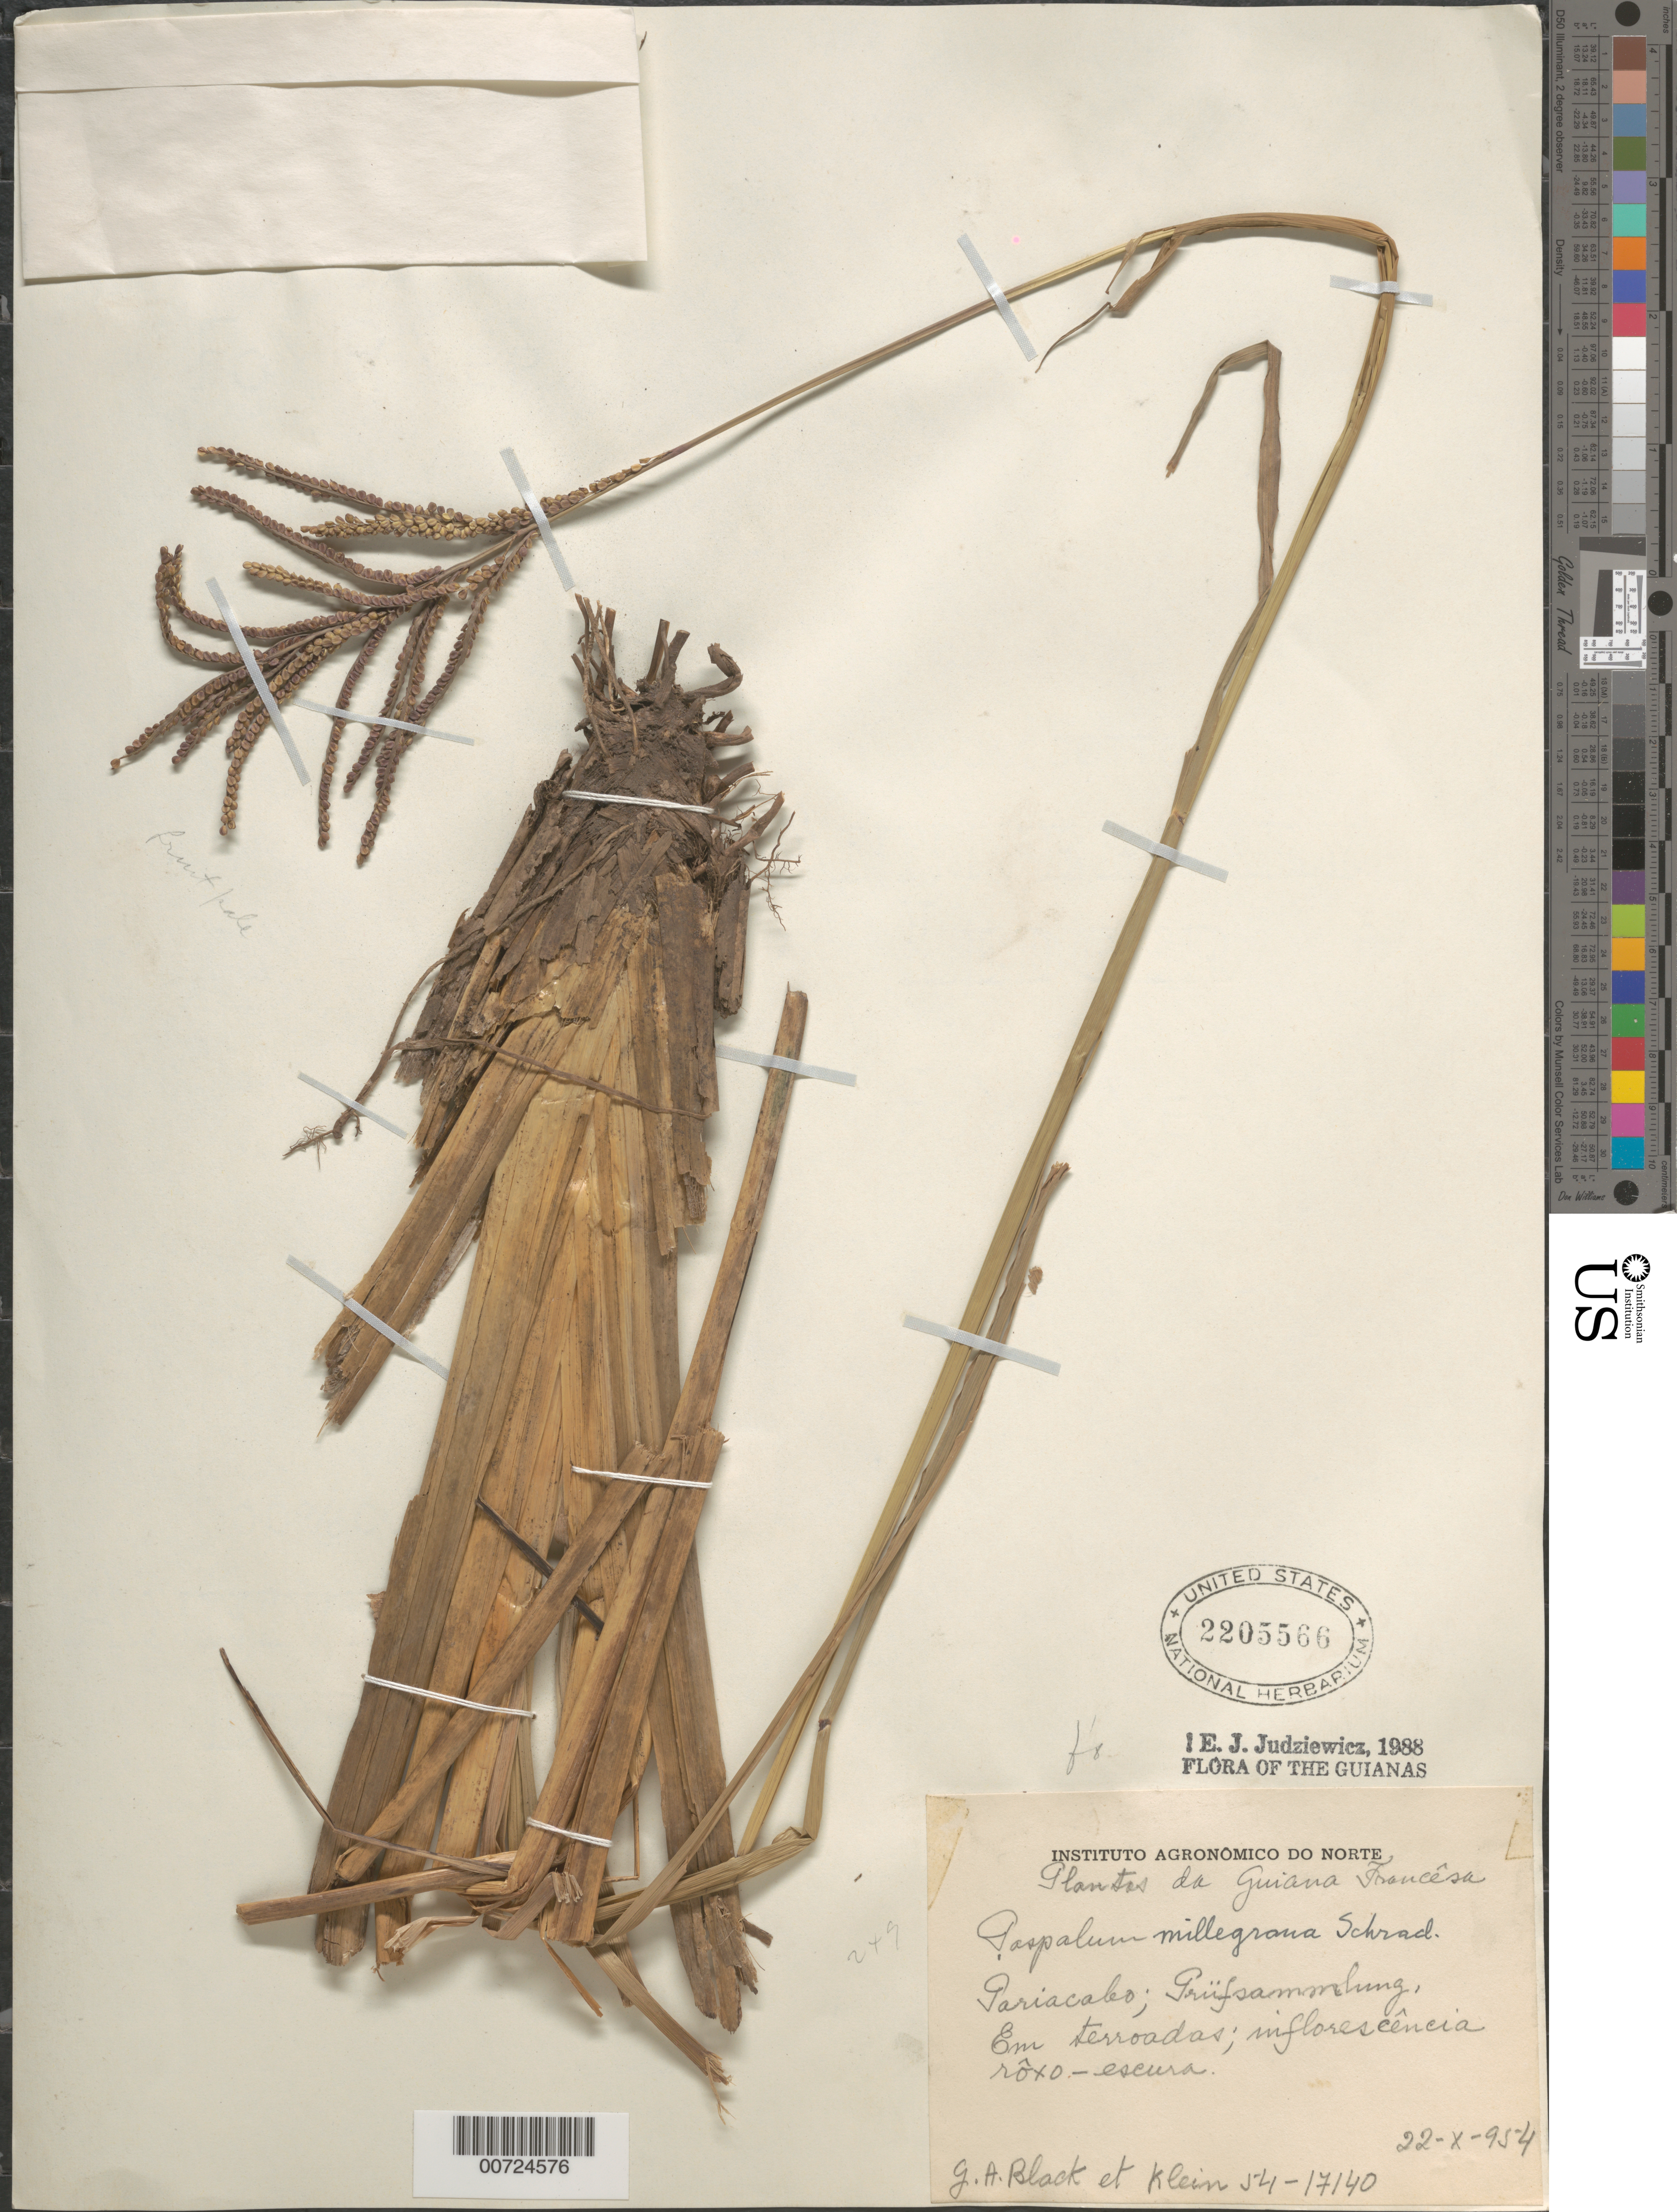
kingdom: Plantae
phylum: Tracheophyta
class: Liliopsida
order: Poales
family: Poaceae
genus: Paspalum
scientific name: Paspalum millegrana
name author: Schrad.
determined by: Judziewicz, E. J.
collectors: G. A. Black & Klein, --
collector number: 54 17140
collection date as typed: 22-Oct-54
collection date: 1954-10-22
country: French Guiana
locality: Pariacabo; Prüfsammlung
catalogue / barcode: US 2205566